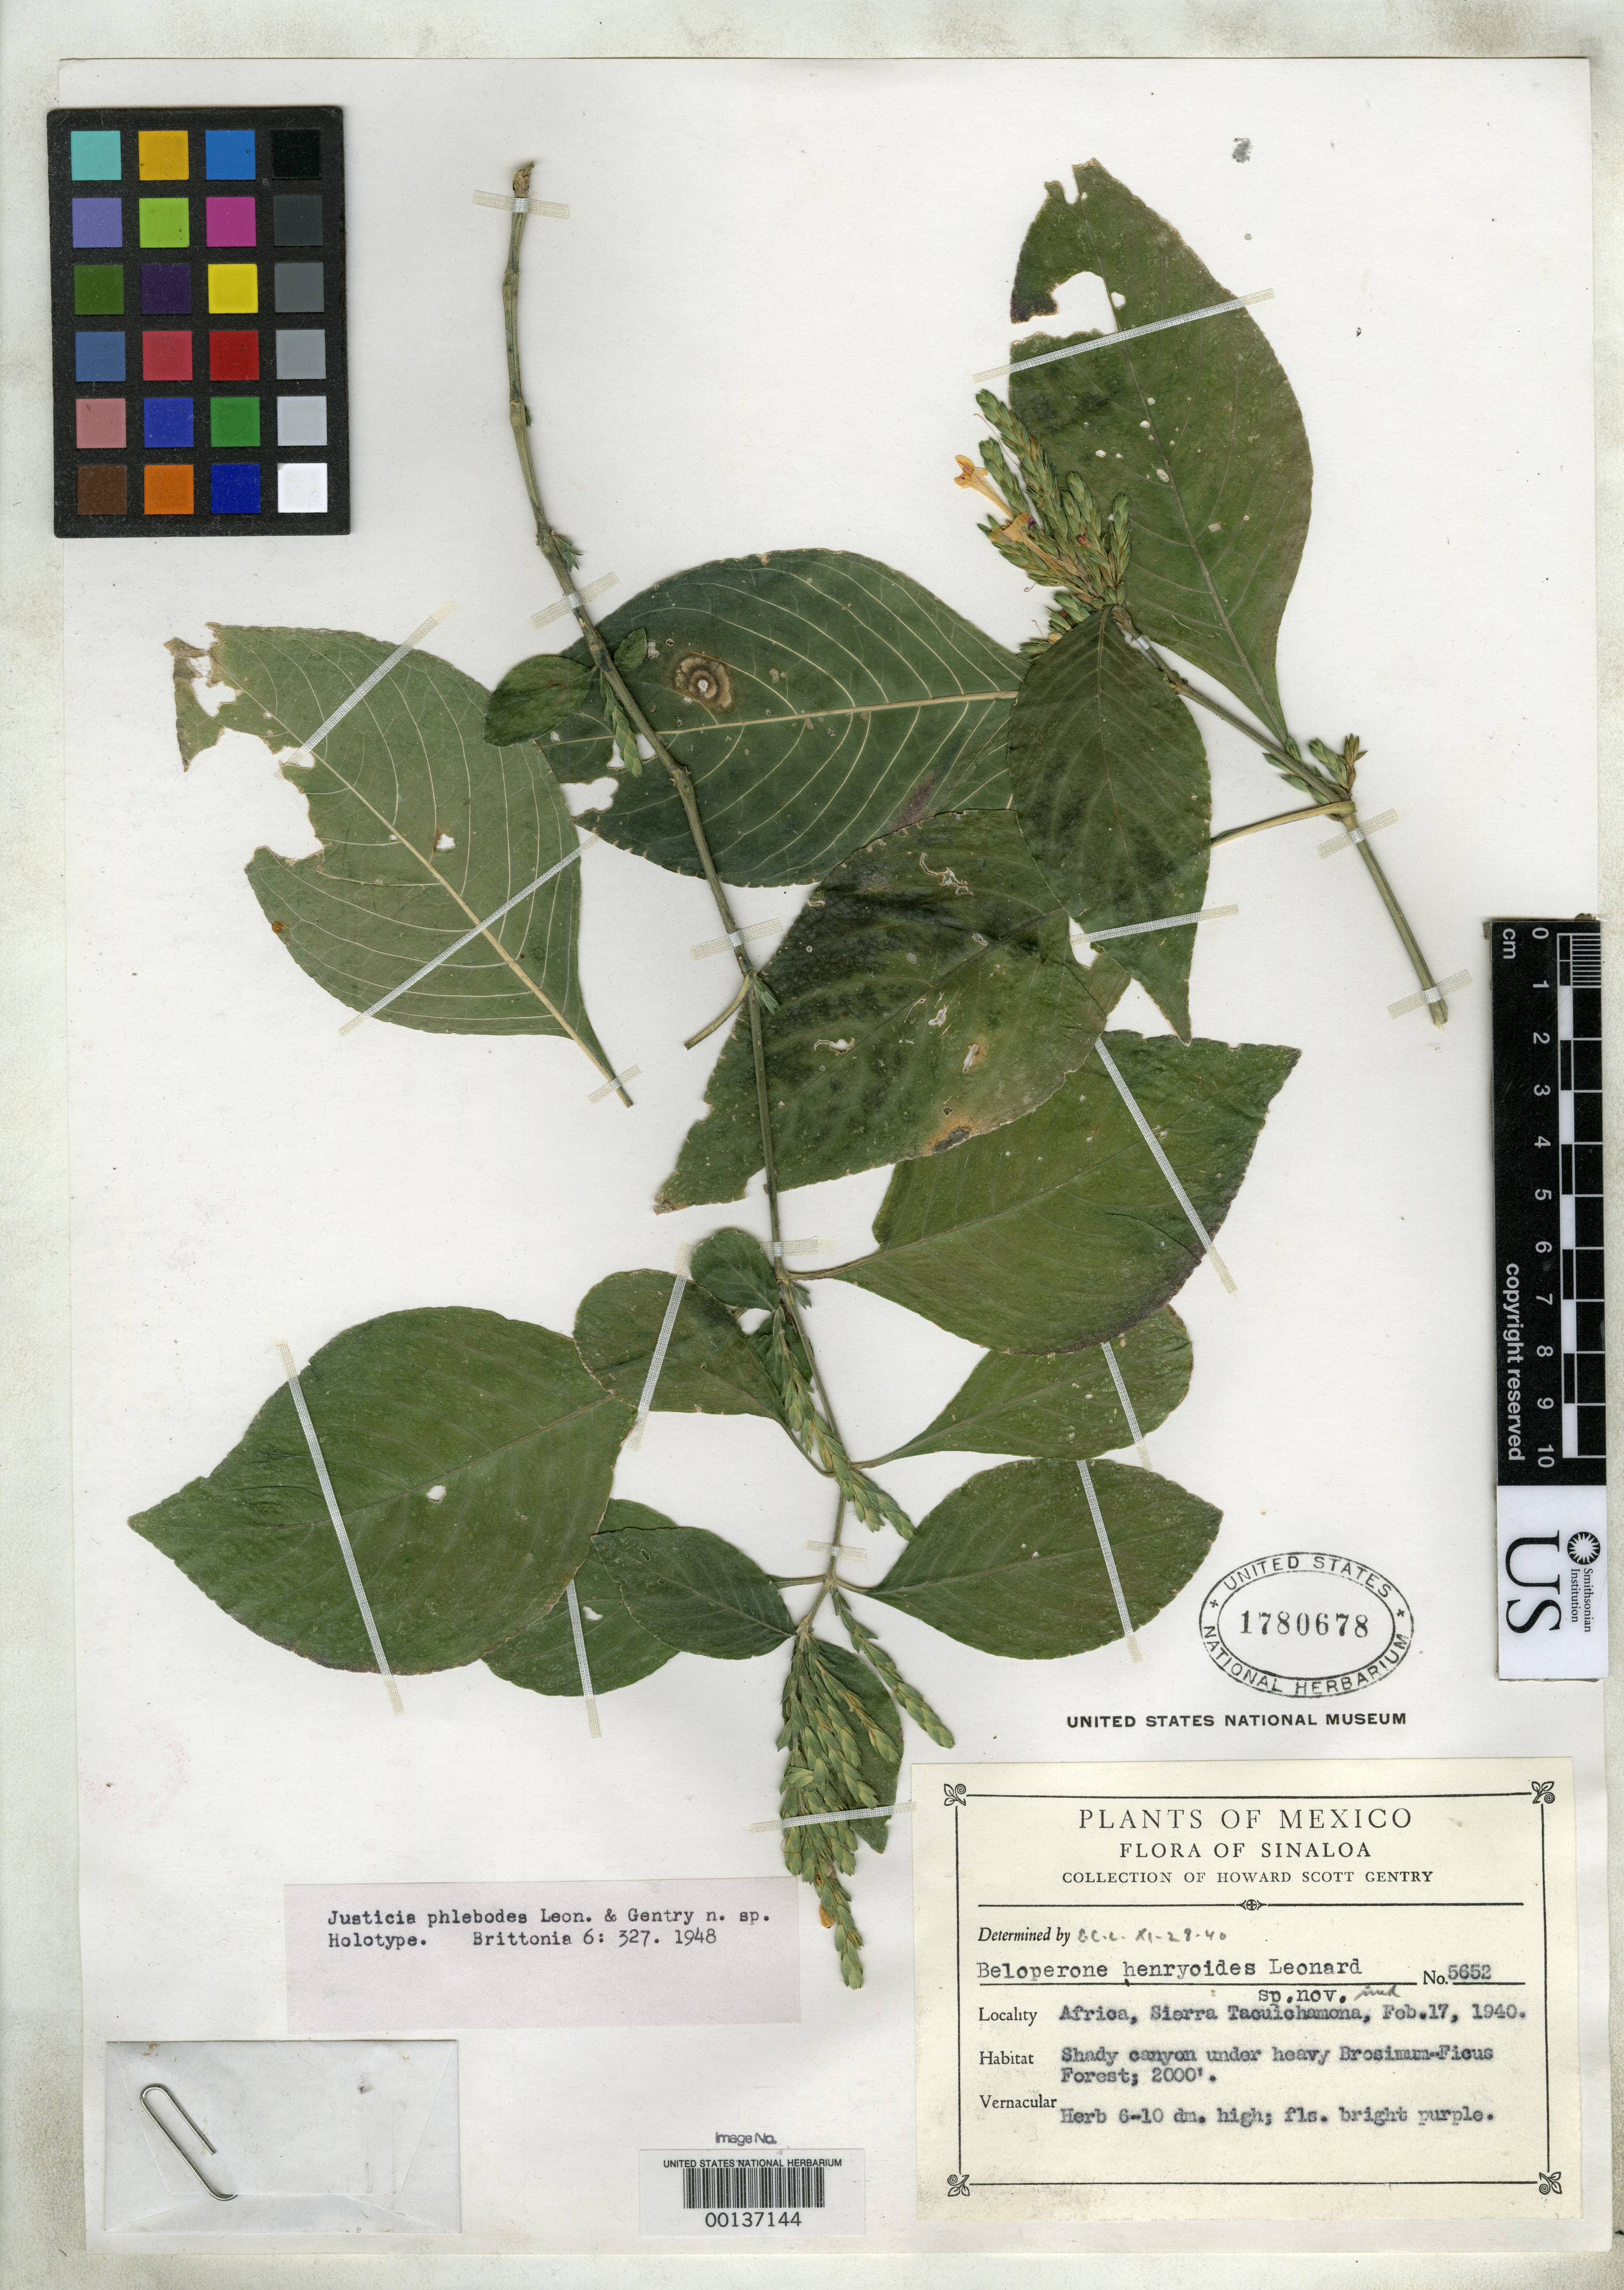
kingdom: Plantae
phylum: Tracheophyta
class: Magnoliopsida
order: Lamiales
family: Acanthaceae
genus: Justicia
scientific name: Justicia phlebodes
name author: Leonard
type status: Holotype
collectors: H. S. Gentry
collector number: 5652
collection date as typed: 17 Feb 1940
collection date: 1940-02-17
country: Mexico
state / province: Sinaloa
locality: Africa, Sierra Tacuichamona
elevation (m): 2000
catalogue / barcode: US 1780678